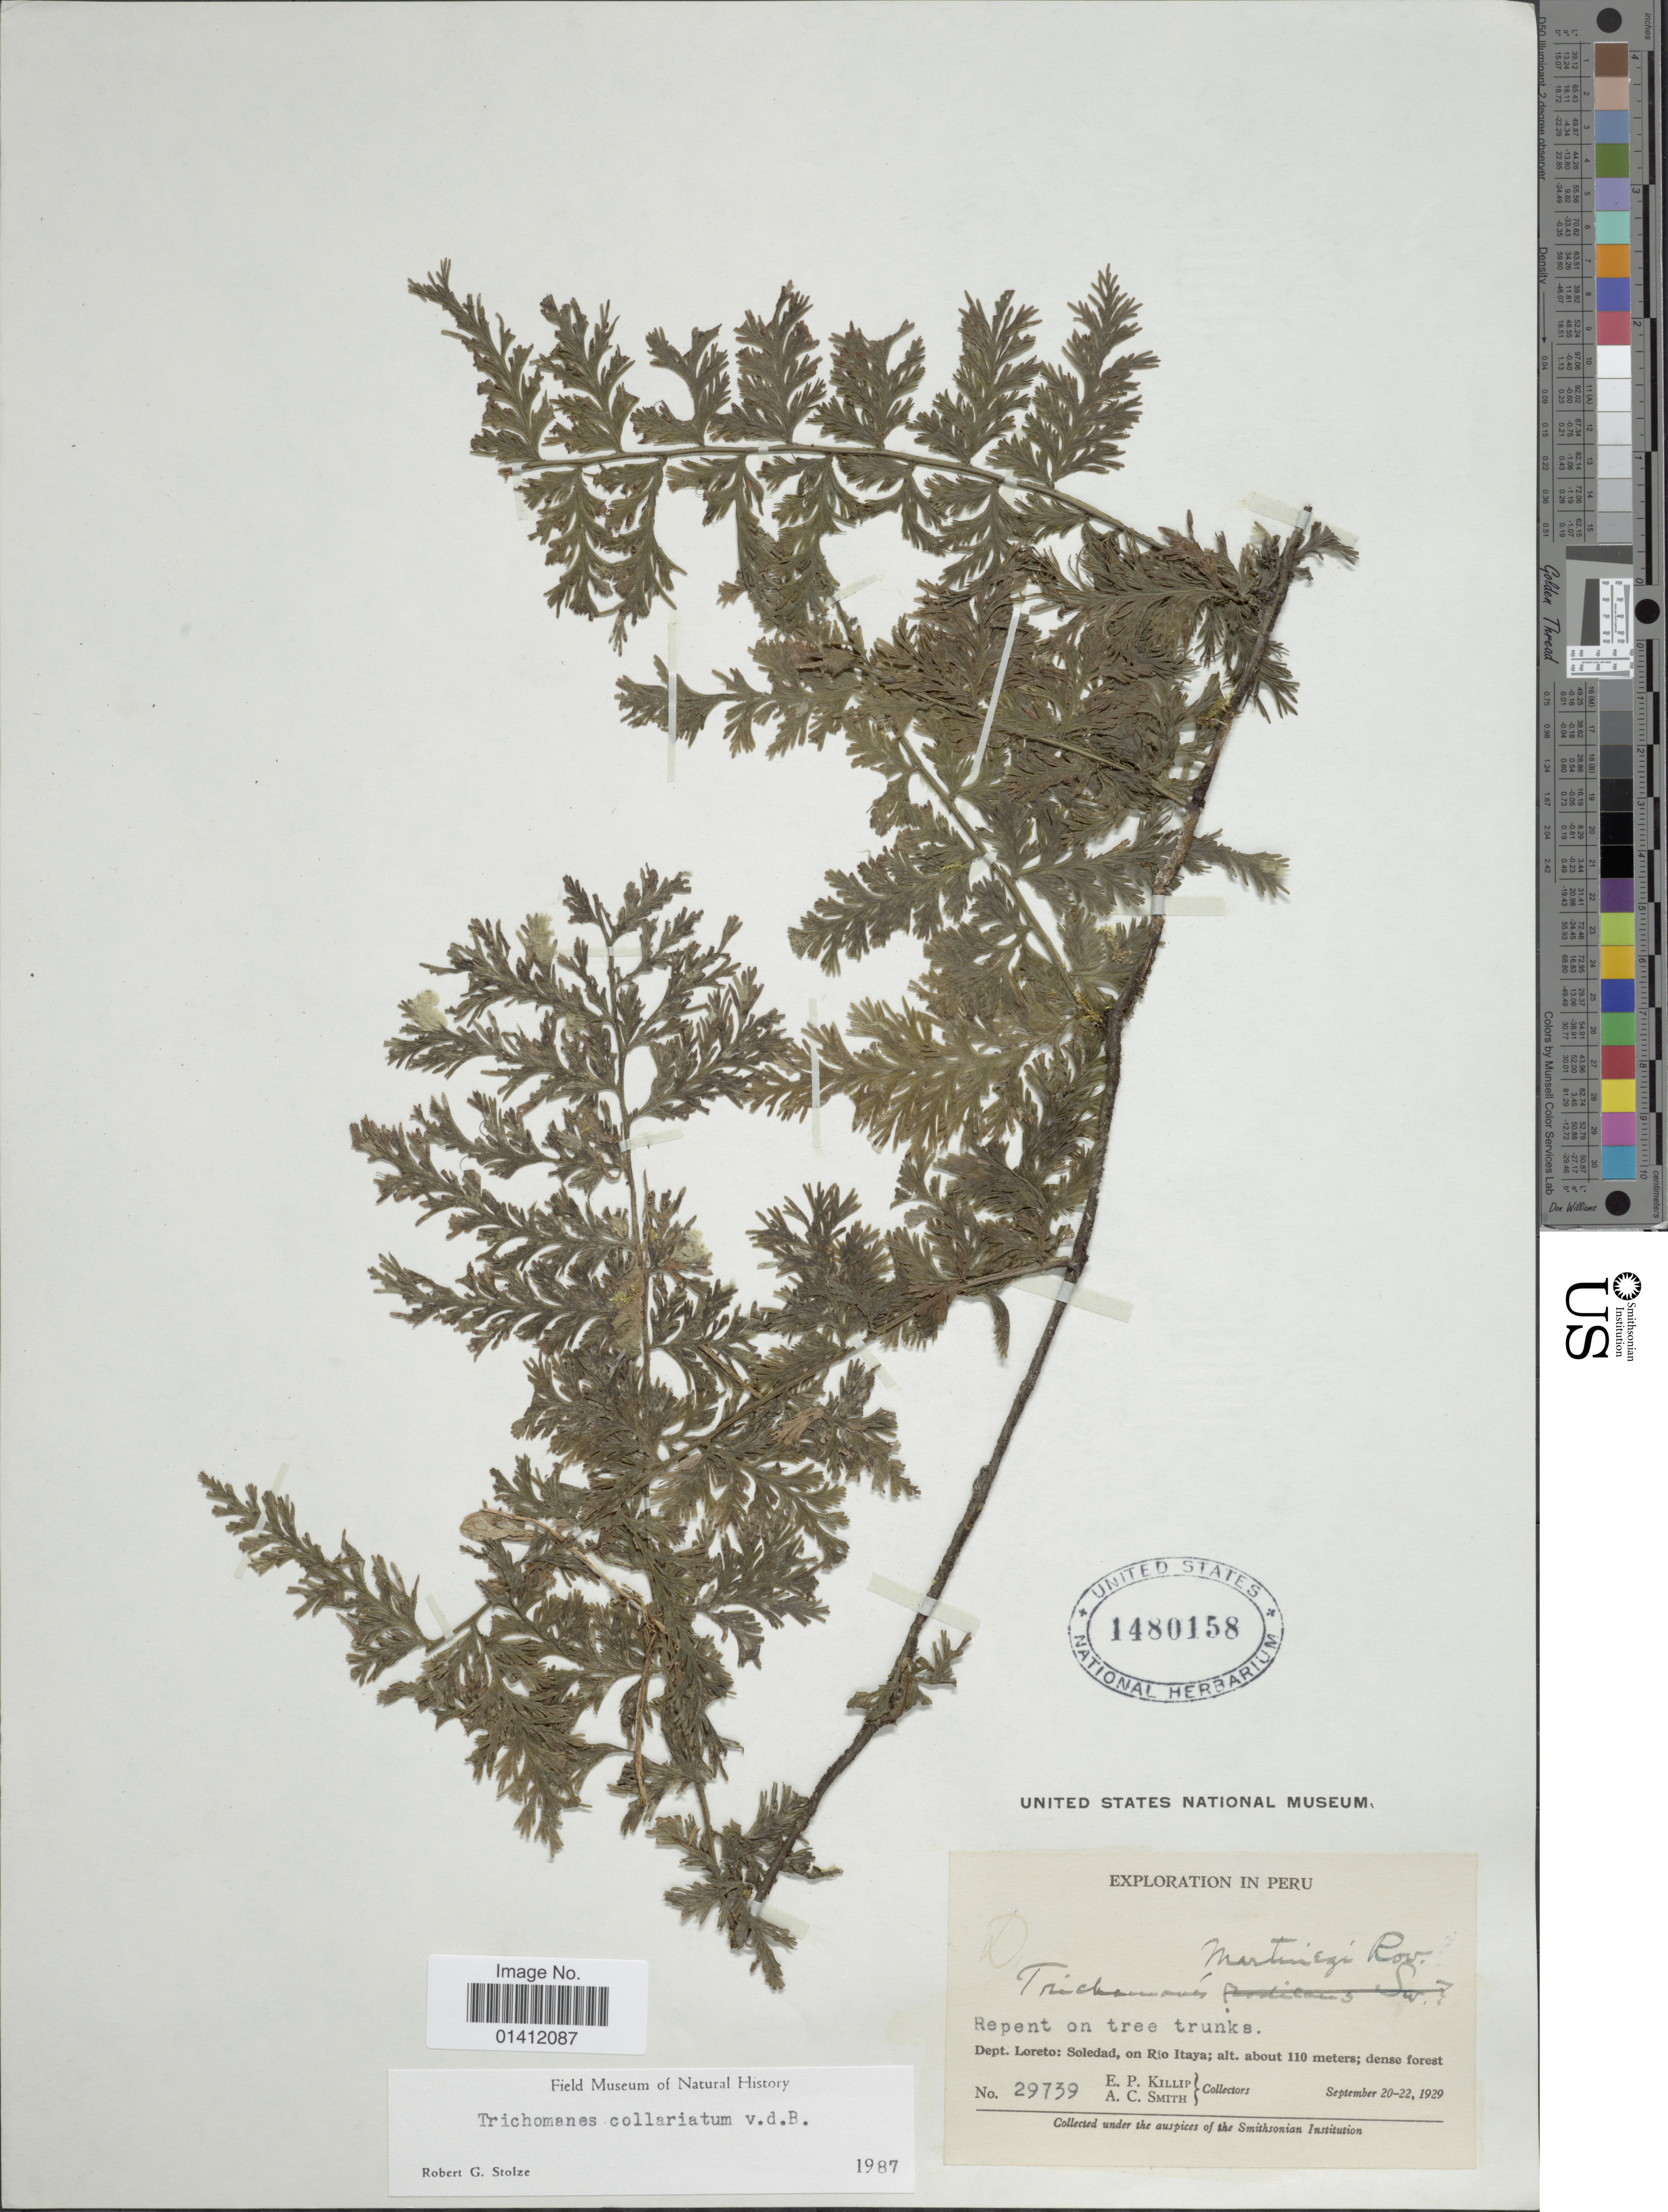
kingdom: Plantae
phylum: Tracheophyta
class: Polypodiopsida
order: Hymenophyllales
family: Hymenophyllaceae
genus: Vandenboschia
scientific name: Vandenboschia collariata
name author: (Bosch) Ebihara & K. Iwats.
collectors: E. P. Killip & A. C. Smith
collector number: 29739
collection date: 1929-09-20/1929-09-22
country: Peru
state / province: Loreto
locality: Dept. Loreto: Soledad, on Rio Itaya.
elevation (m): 110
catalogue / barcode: US 1480158